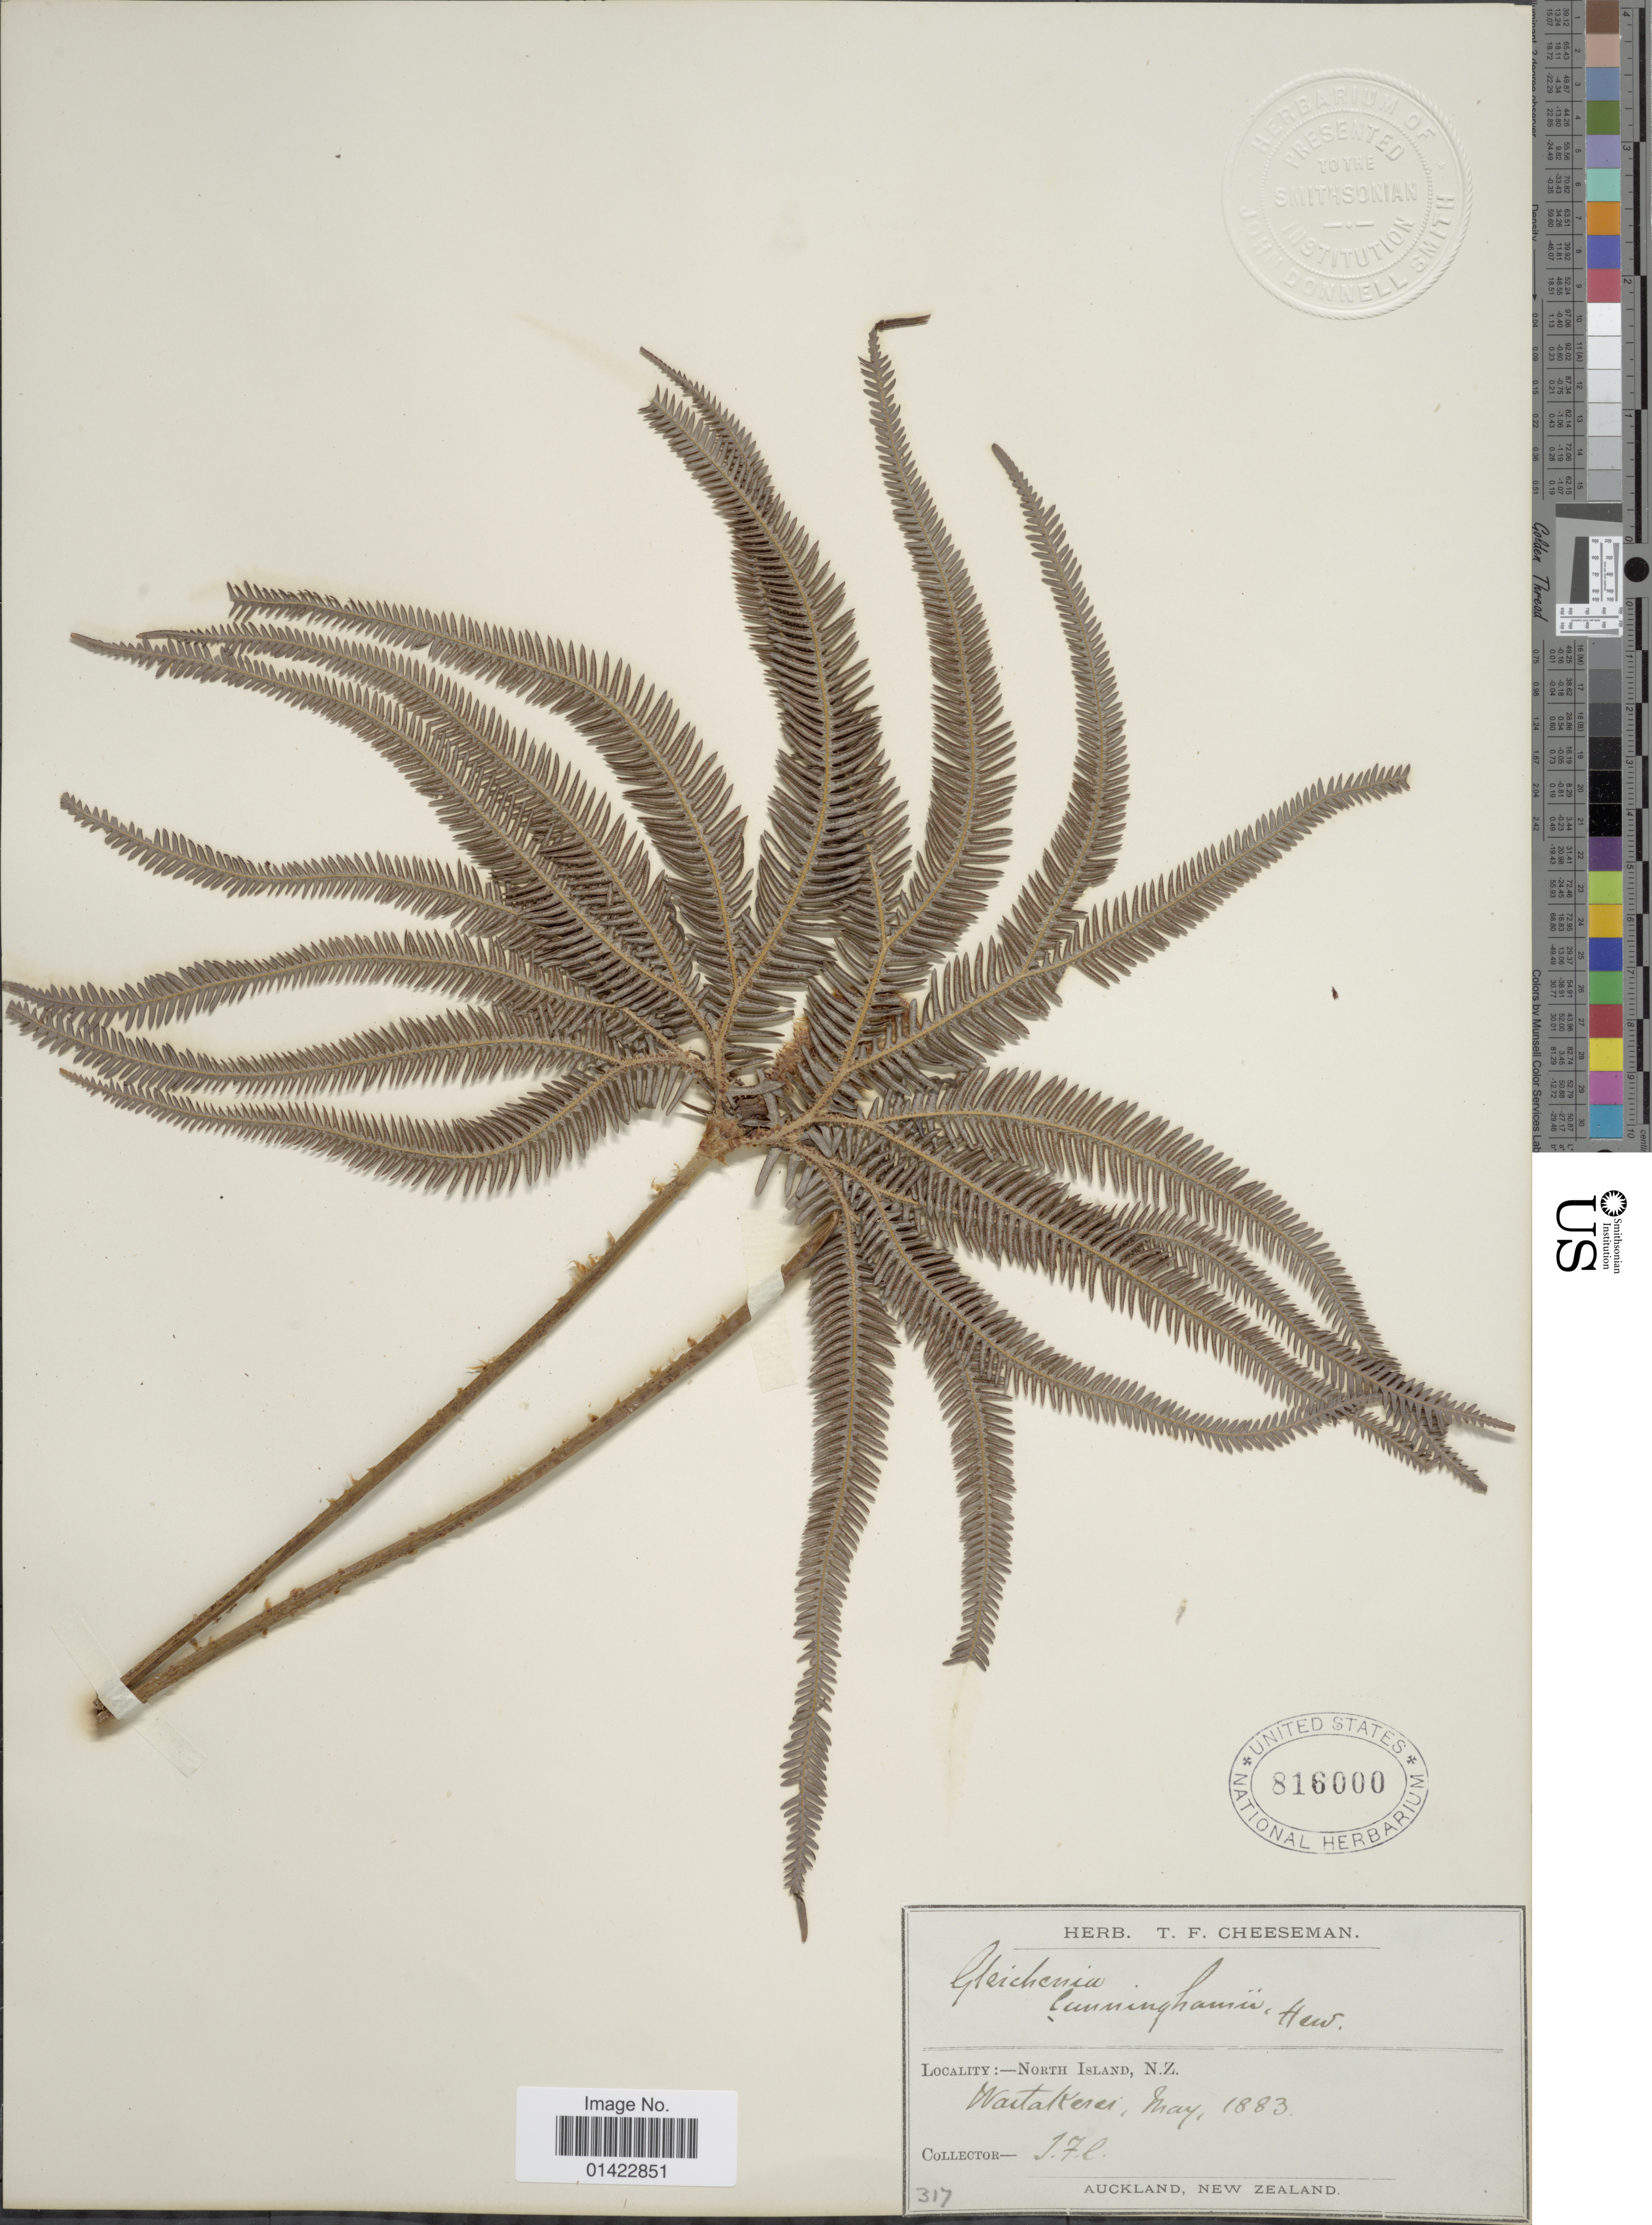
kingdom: Plantae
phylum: Tracheophyta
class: Polypodiopsida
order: Gleicheniales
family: Gleicheniaceae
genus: Sticherus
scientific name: Sticherus cunninghamii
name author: (Heward ex Hook.) Ching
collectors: T. F. Cheeseman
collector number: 317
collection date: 1883-05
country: New Zealand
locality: North Island,N. Z. Waitakerei.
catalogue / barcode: US 816000